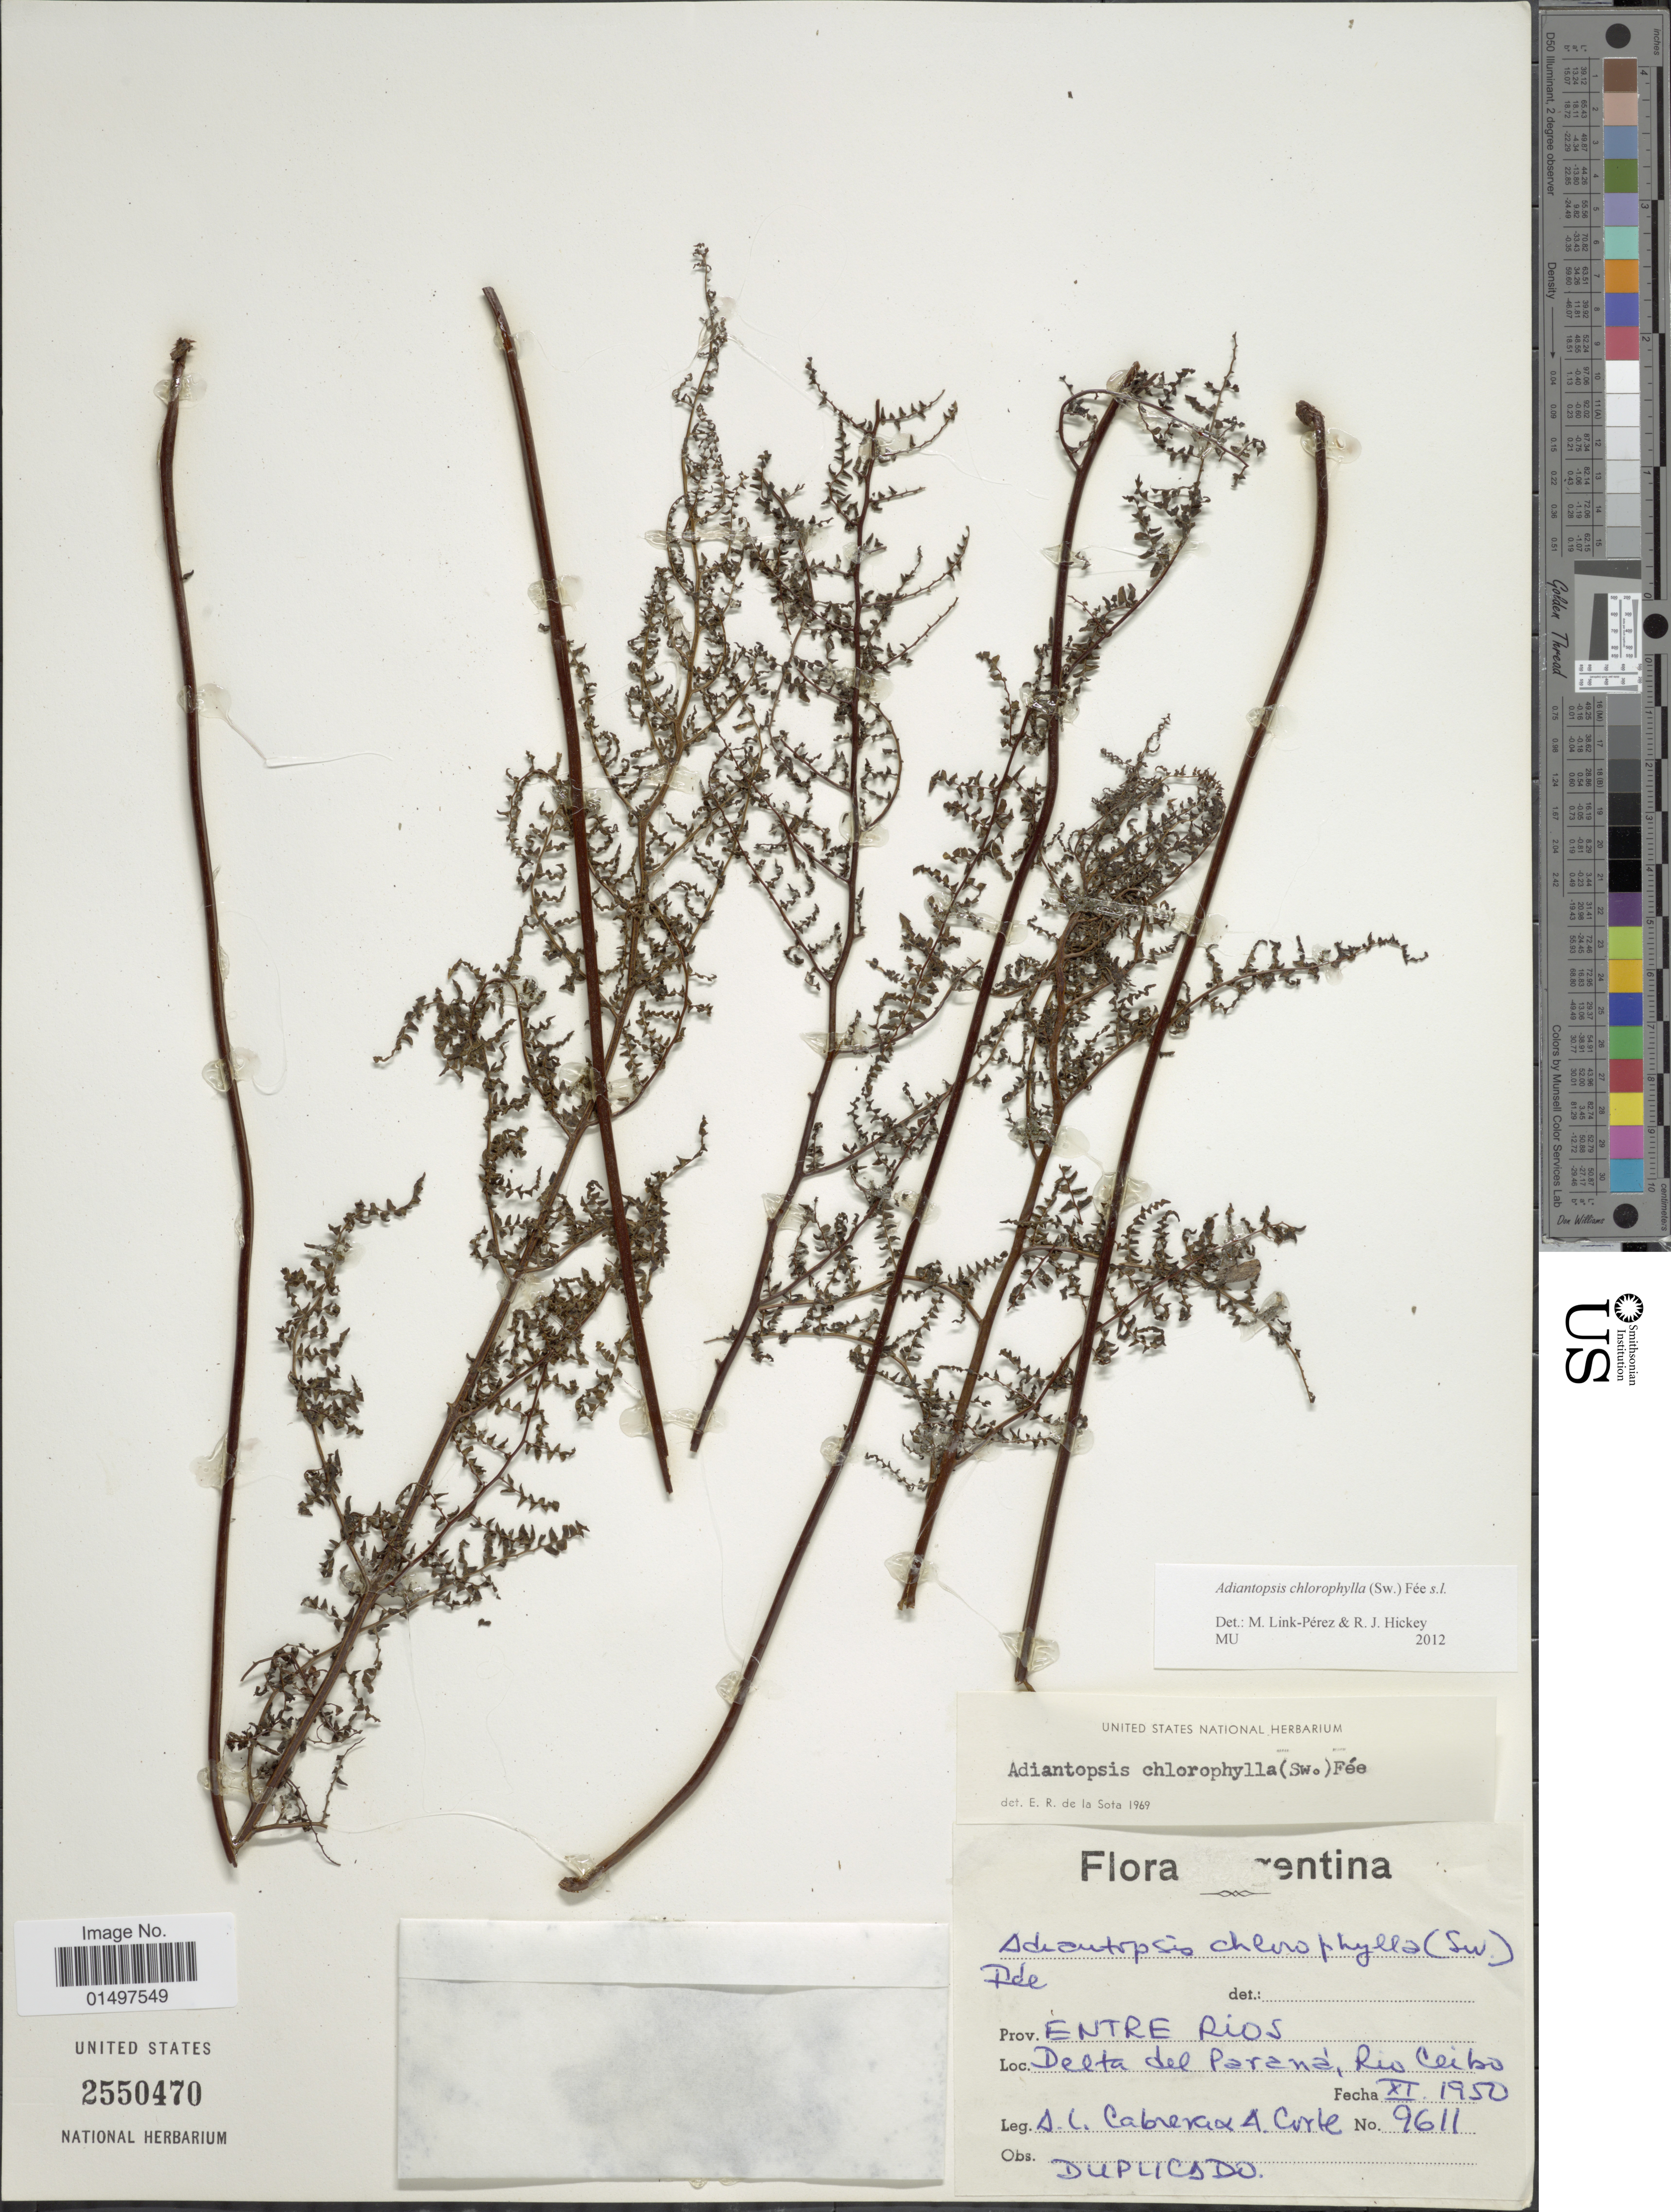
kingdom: Plantae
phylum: Tracheophyta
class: Polypodiopsida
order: Polypodiales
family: Pteridaceae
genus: Adiantopsis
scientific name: Adiantopsis chlorophylla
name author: (Sw.) Fée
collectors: A. L. Cabrera & A. Corte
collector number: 9611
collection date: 1950-11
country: Argentina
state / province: Entre Rios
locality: Prov. Entre Rios. Delta del Parana, Rio Ceibo.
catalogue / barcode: US 2550470